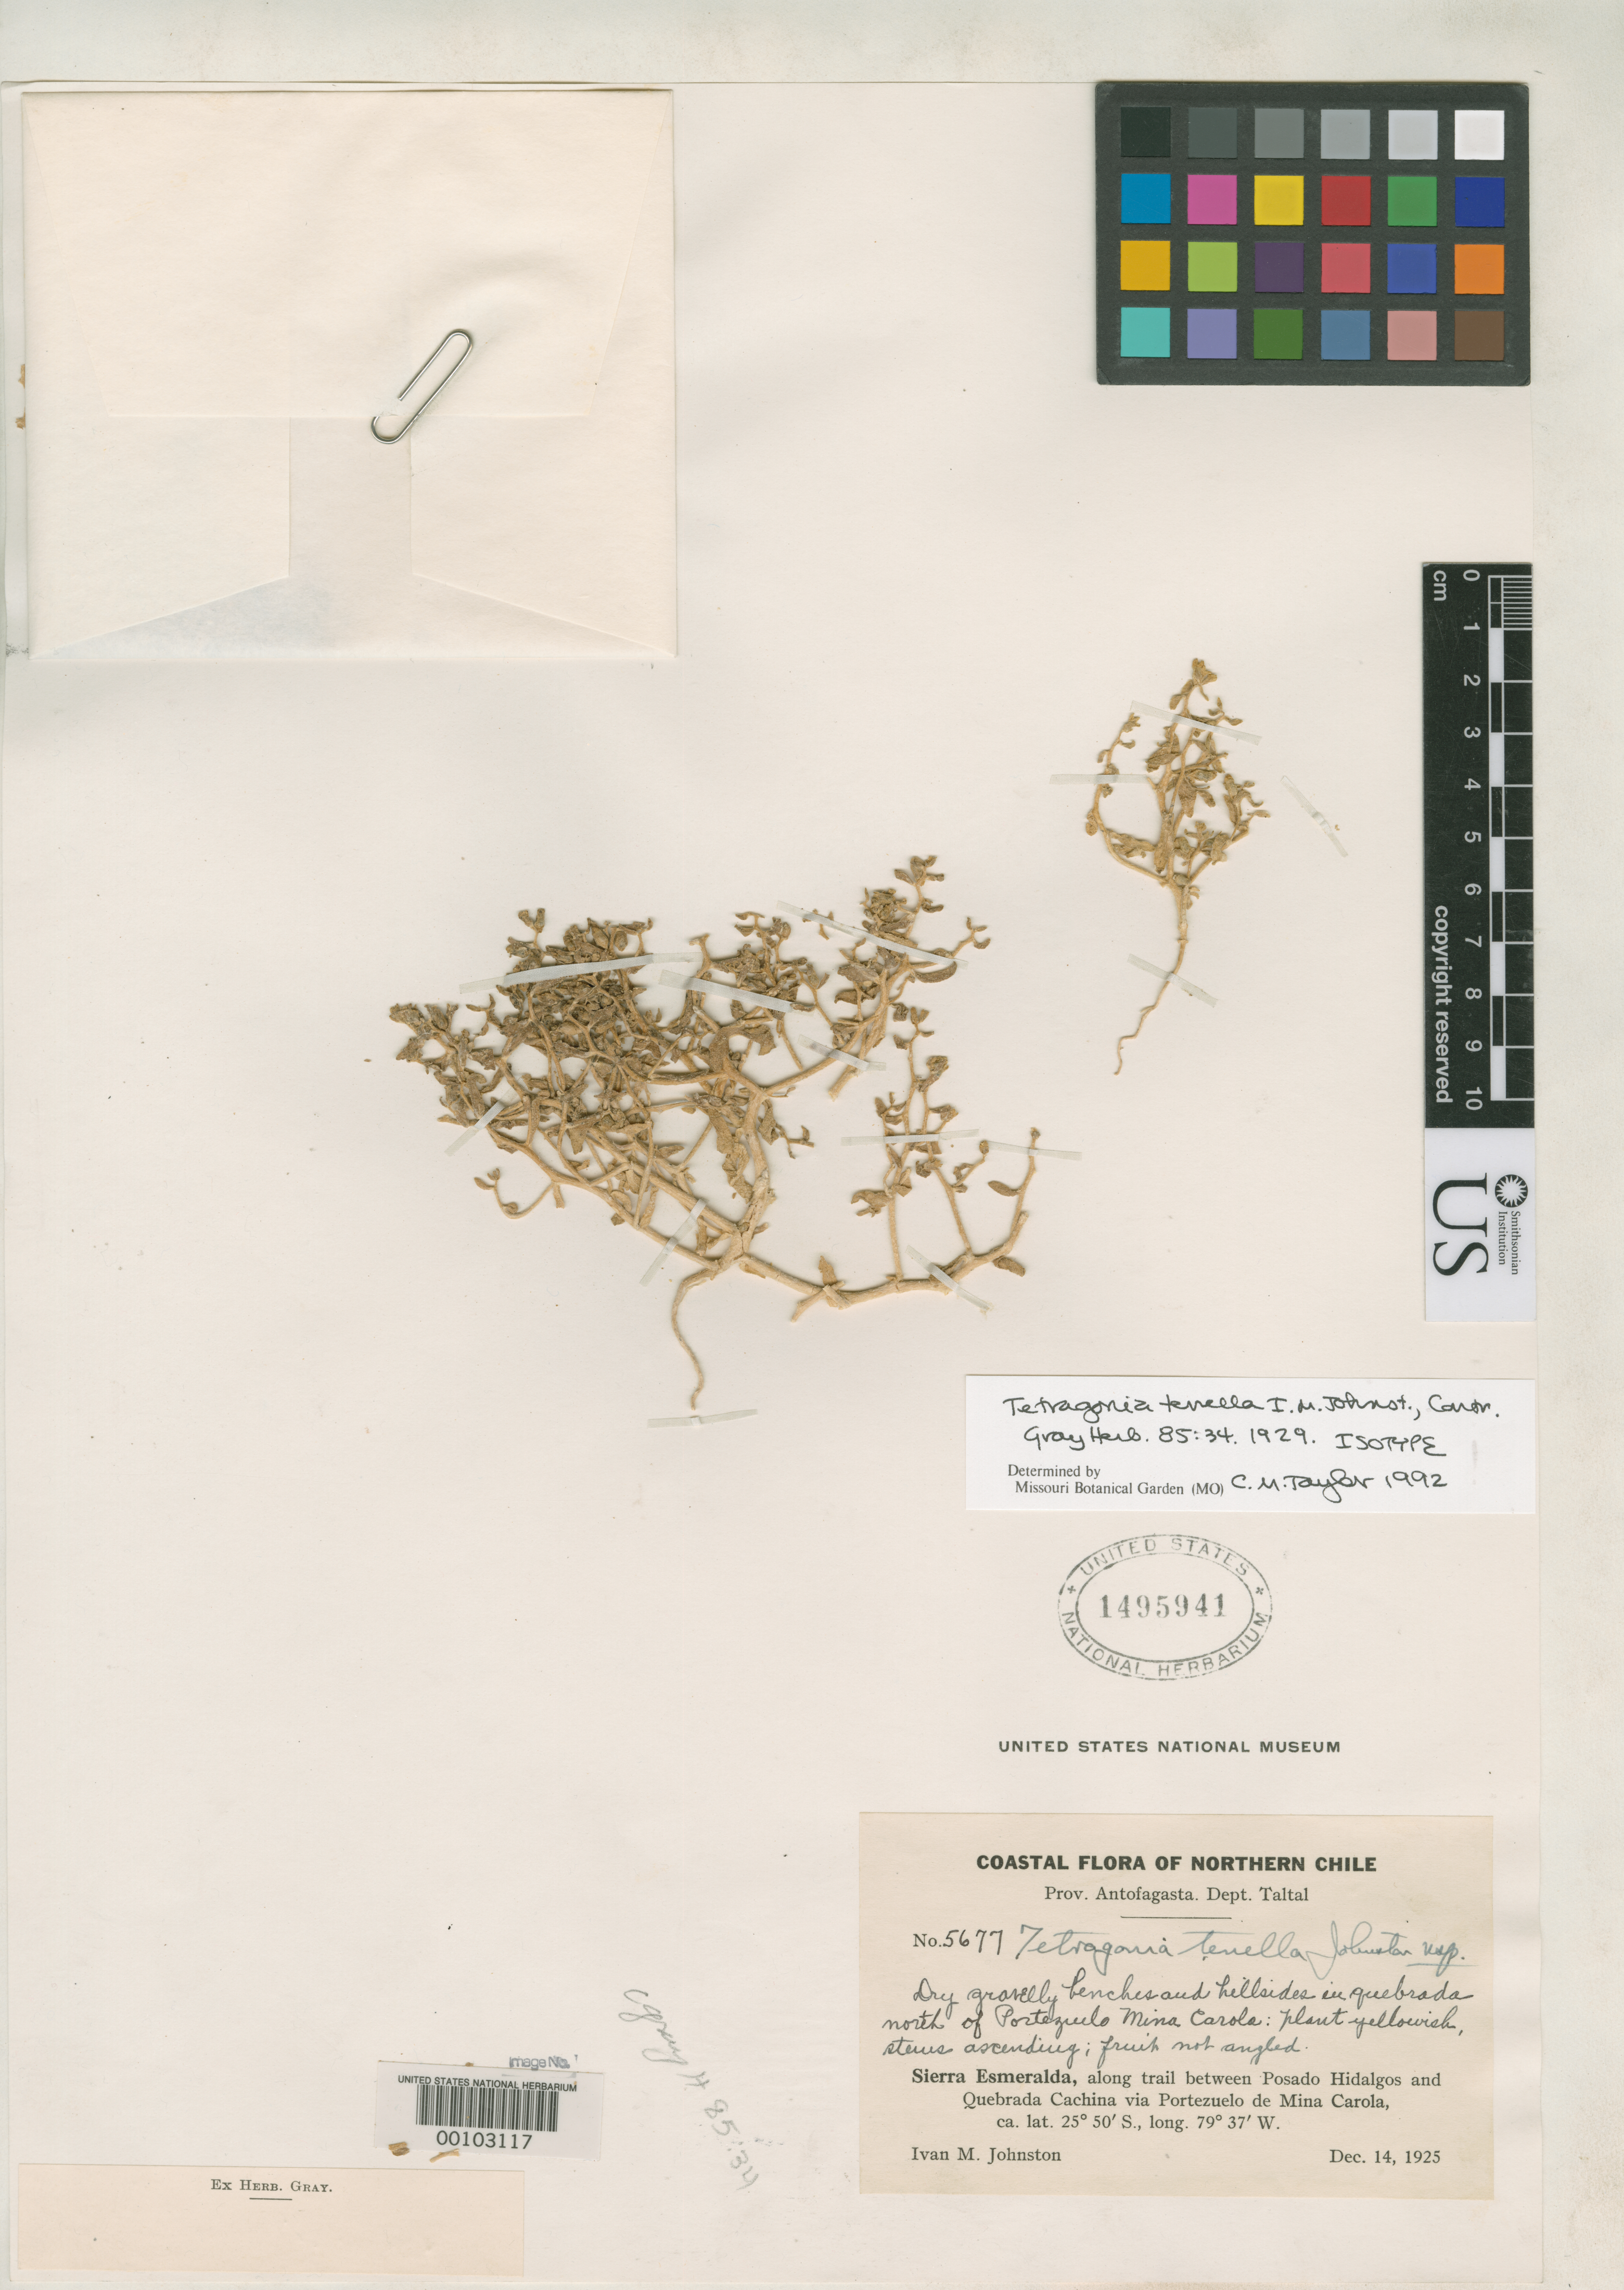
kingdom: Plantae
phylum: Tracheophyta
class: Magnoliopsida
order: Caryophyllales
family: Aizoaceae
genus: Tetragonia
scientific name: Tetragonia tenella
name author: I.M. Johnst.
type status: Isotype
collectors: I.M. Johnston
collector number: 5677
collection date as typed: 14 Dec 1925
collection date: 1925-12-14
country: Chile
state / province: Antofagasta (II)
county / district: Taltal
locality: Sierra Esmeralda between Posadohidalgas [= Posada de los Hidalgos?] and Quebrada Cachina via Portezuelo de Mina Carola.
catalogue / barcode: US 1495941